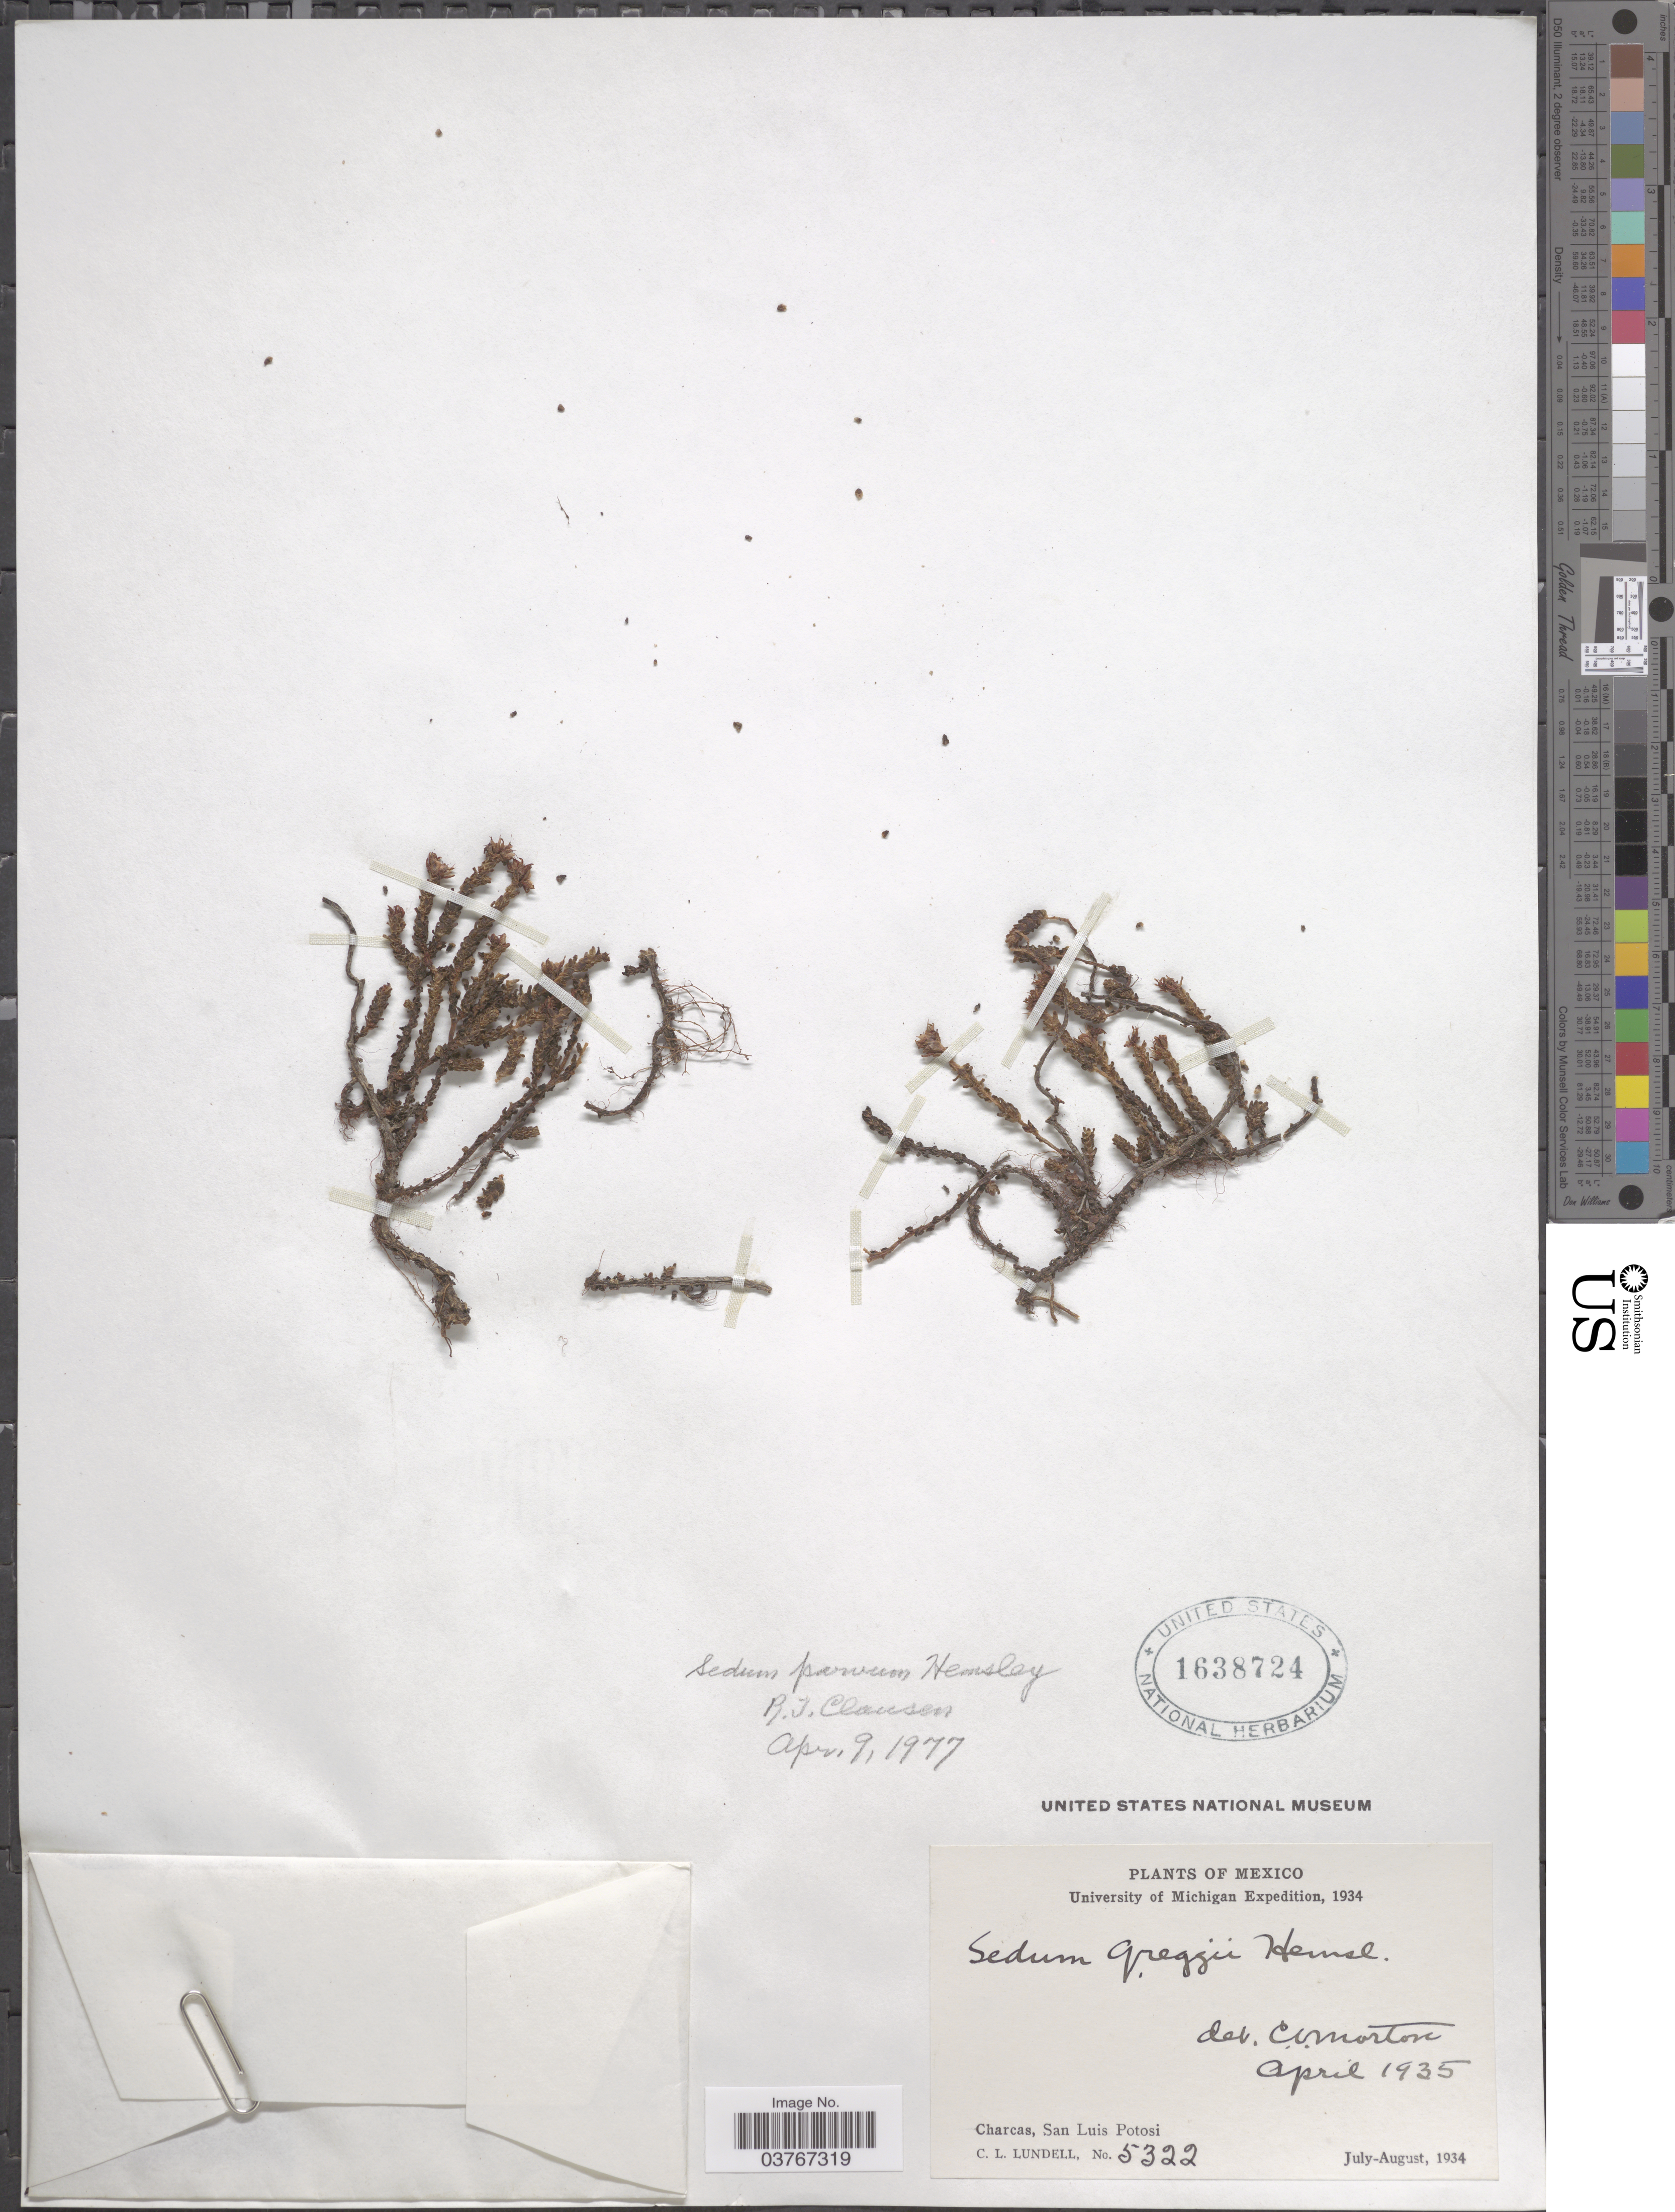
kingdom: Plantae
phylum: Tracheophyta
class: Magnoliopsida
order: Saxifragales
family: Crassulaceae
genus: Sedum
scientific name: Sedum parvum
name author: Hemsl.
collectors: C. L. Lundell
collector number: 5322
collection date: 1934-07/1934-08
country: Mexico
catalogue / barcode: US 1638724